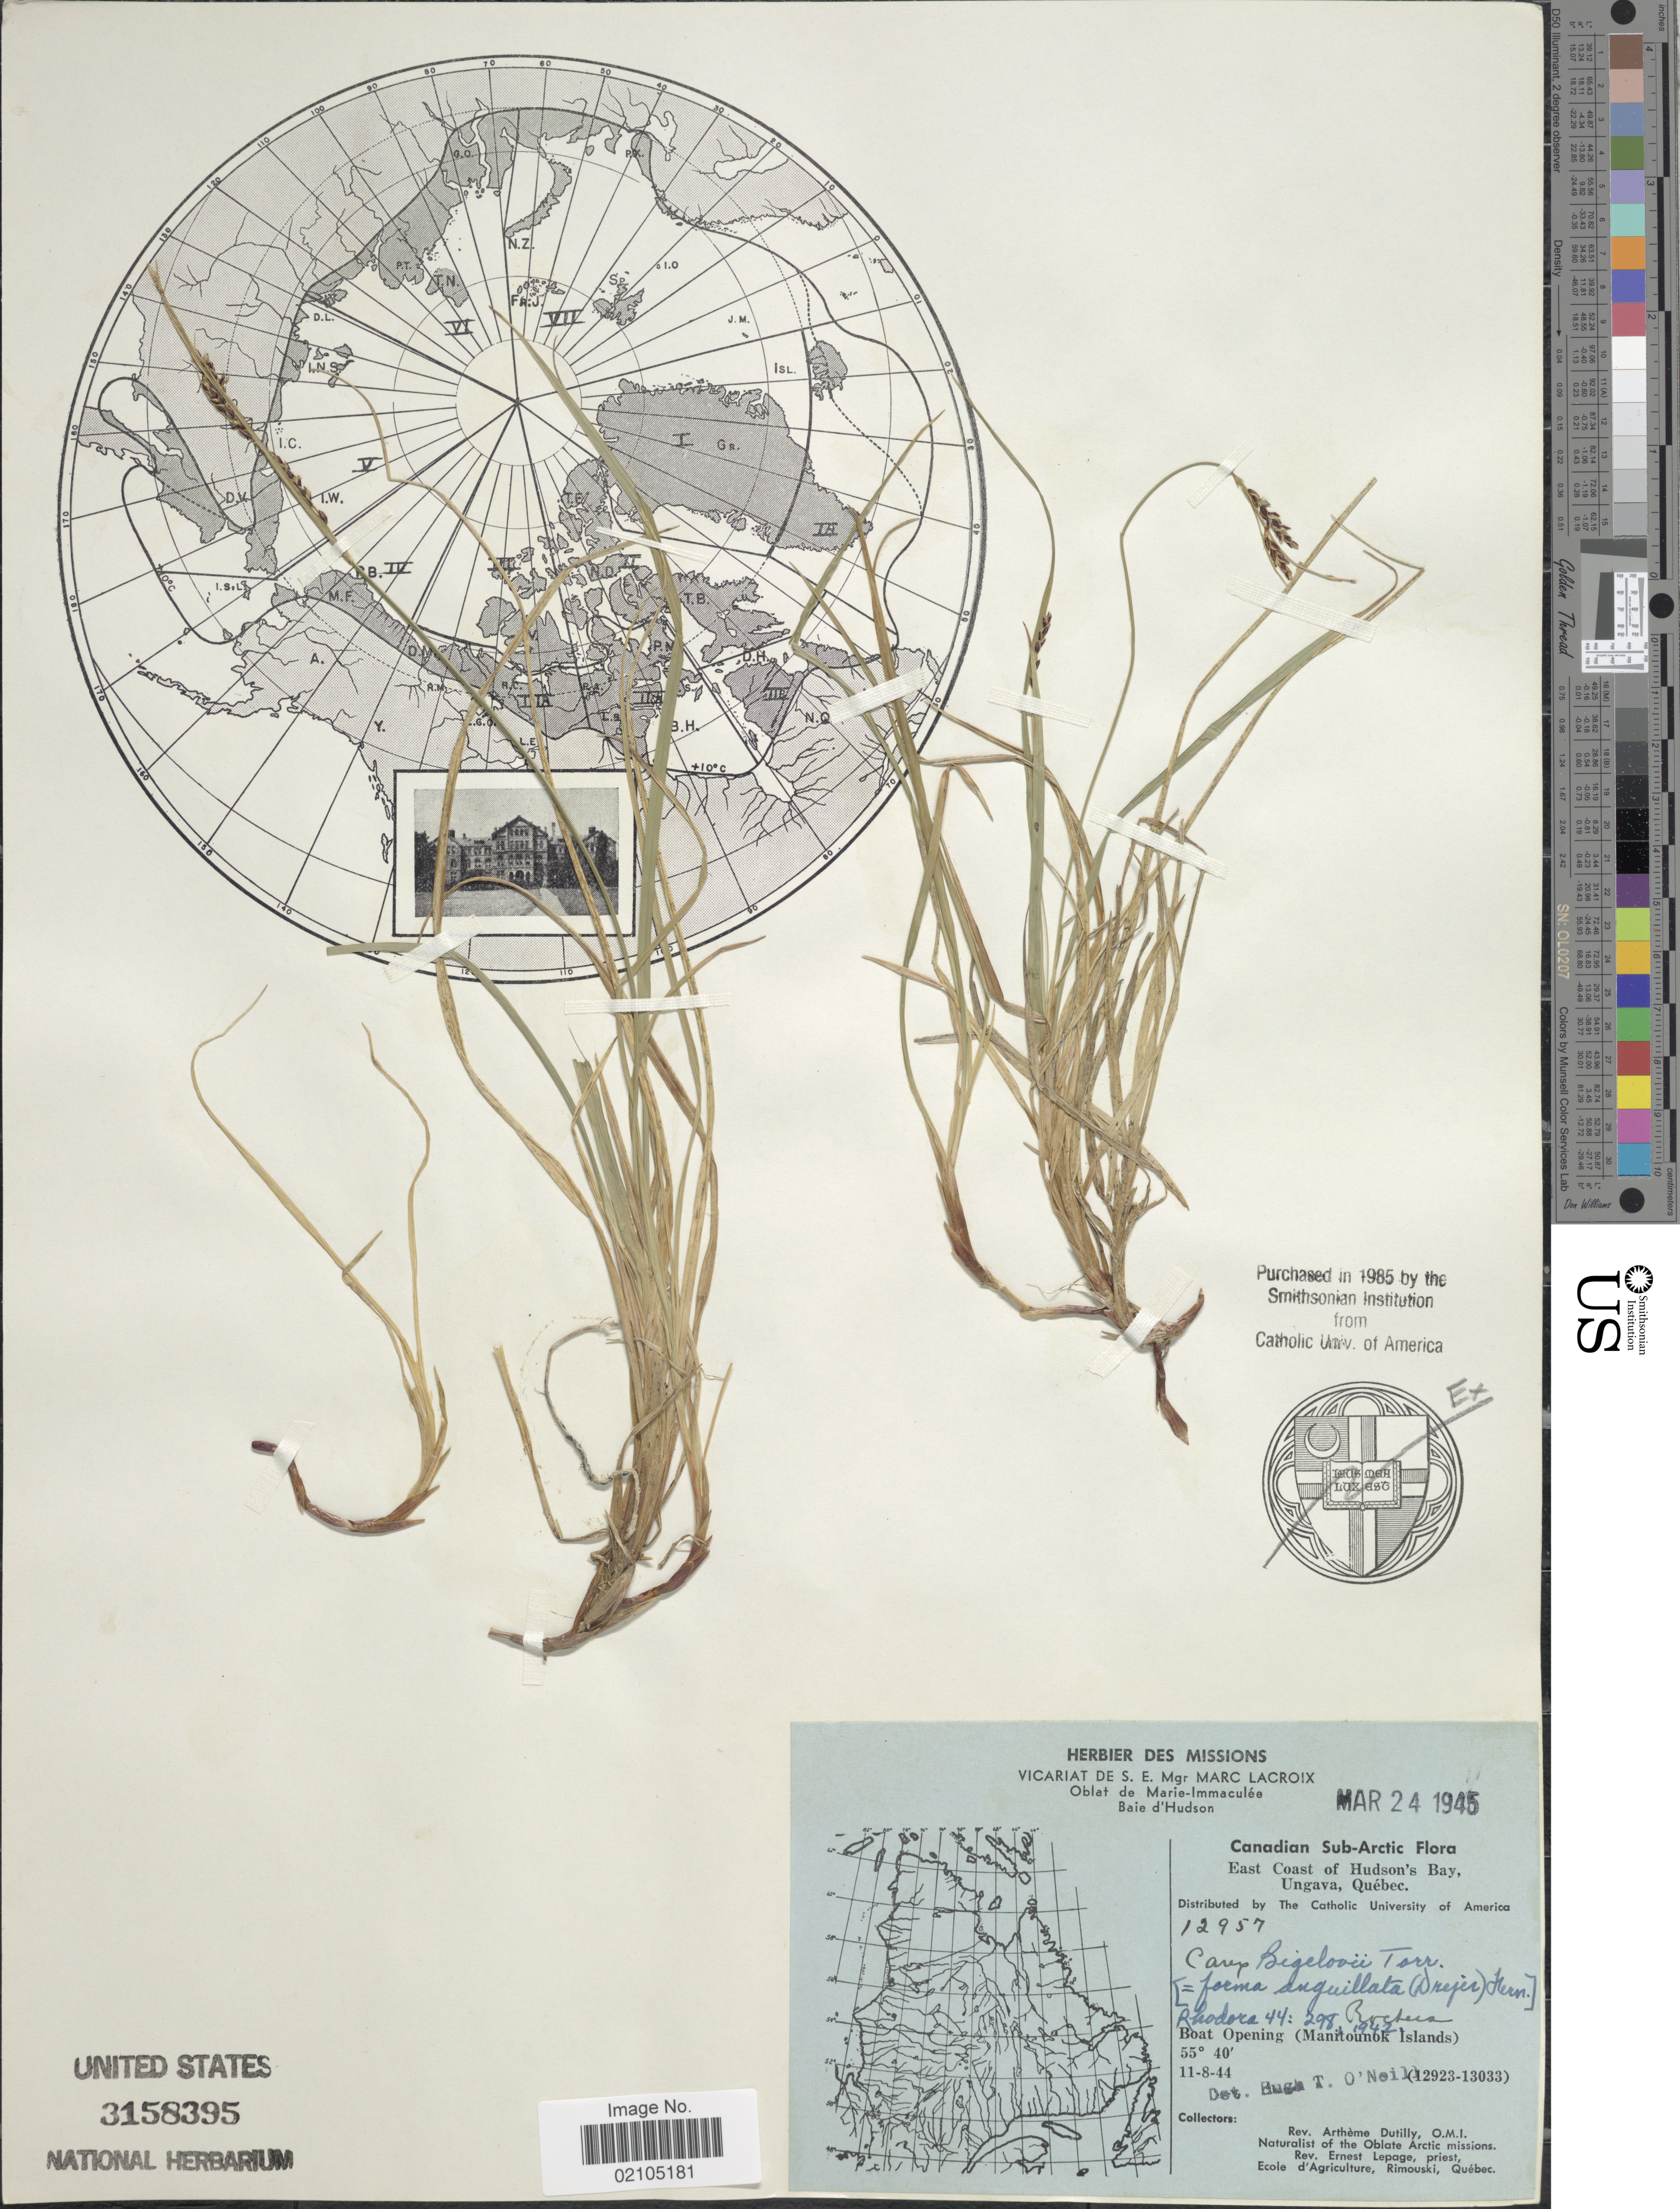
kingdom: Plantae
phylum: Tracheophyta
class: Liliopsida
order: Poales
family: Cyperaceae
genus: Carex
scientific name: Carex bigelowii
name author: Torr. ex Schwein.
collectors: A. Dutilly & E. Lepage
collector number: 12957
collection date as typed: Transcribed d/m/y: 11/8/44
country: Canada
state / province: Quebec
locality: Canadian Sub-Arctic, East Coast of Hudson's Bay, Ungava, Quebec. Boat Opening (Manitounok Islands).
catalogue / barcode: US 3158395